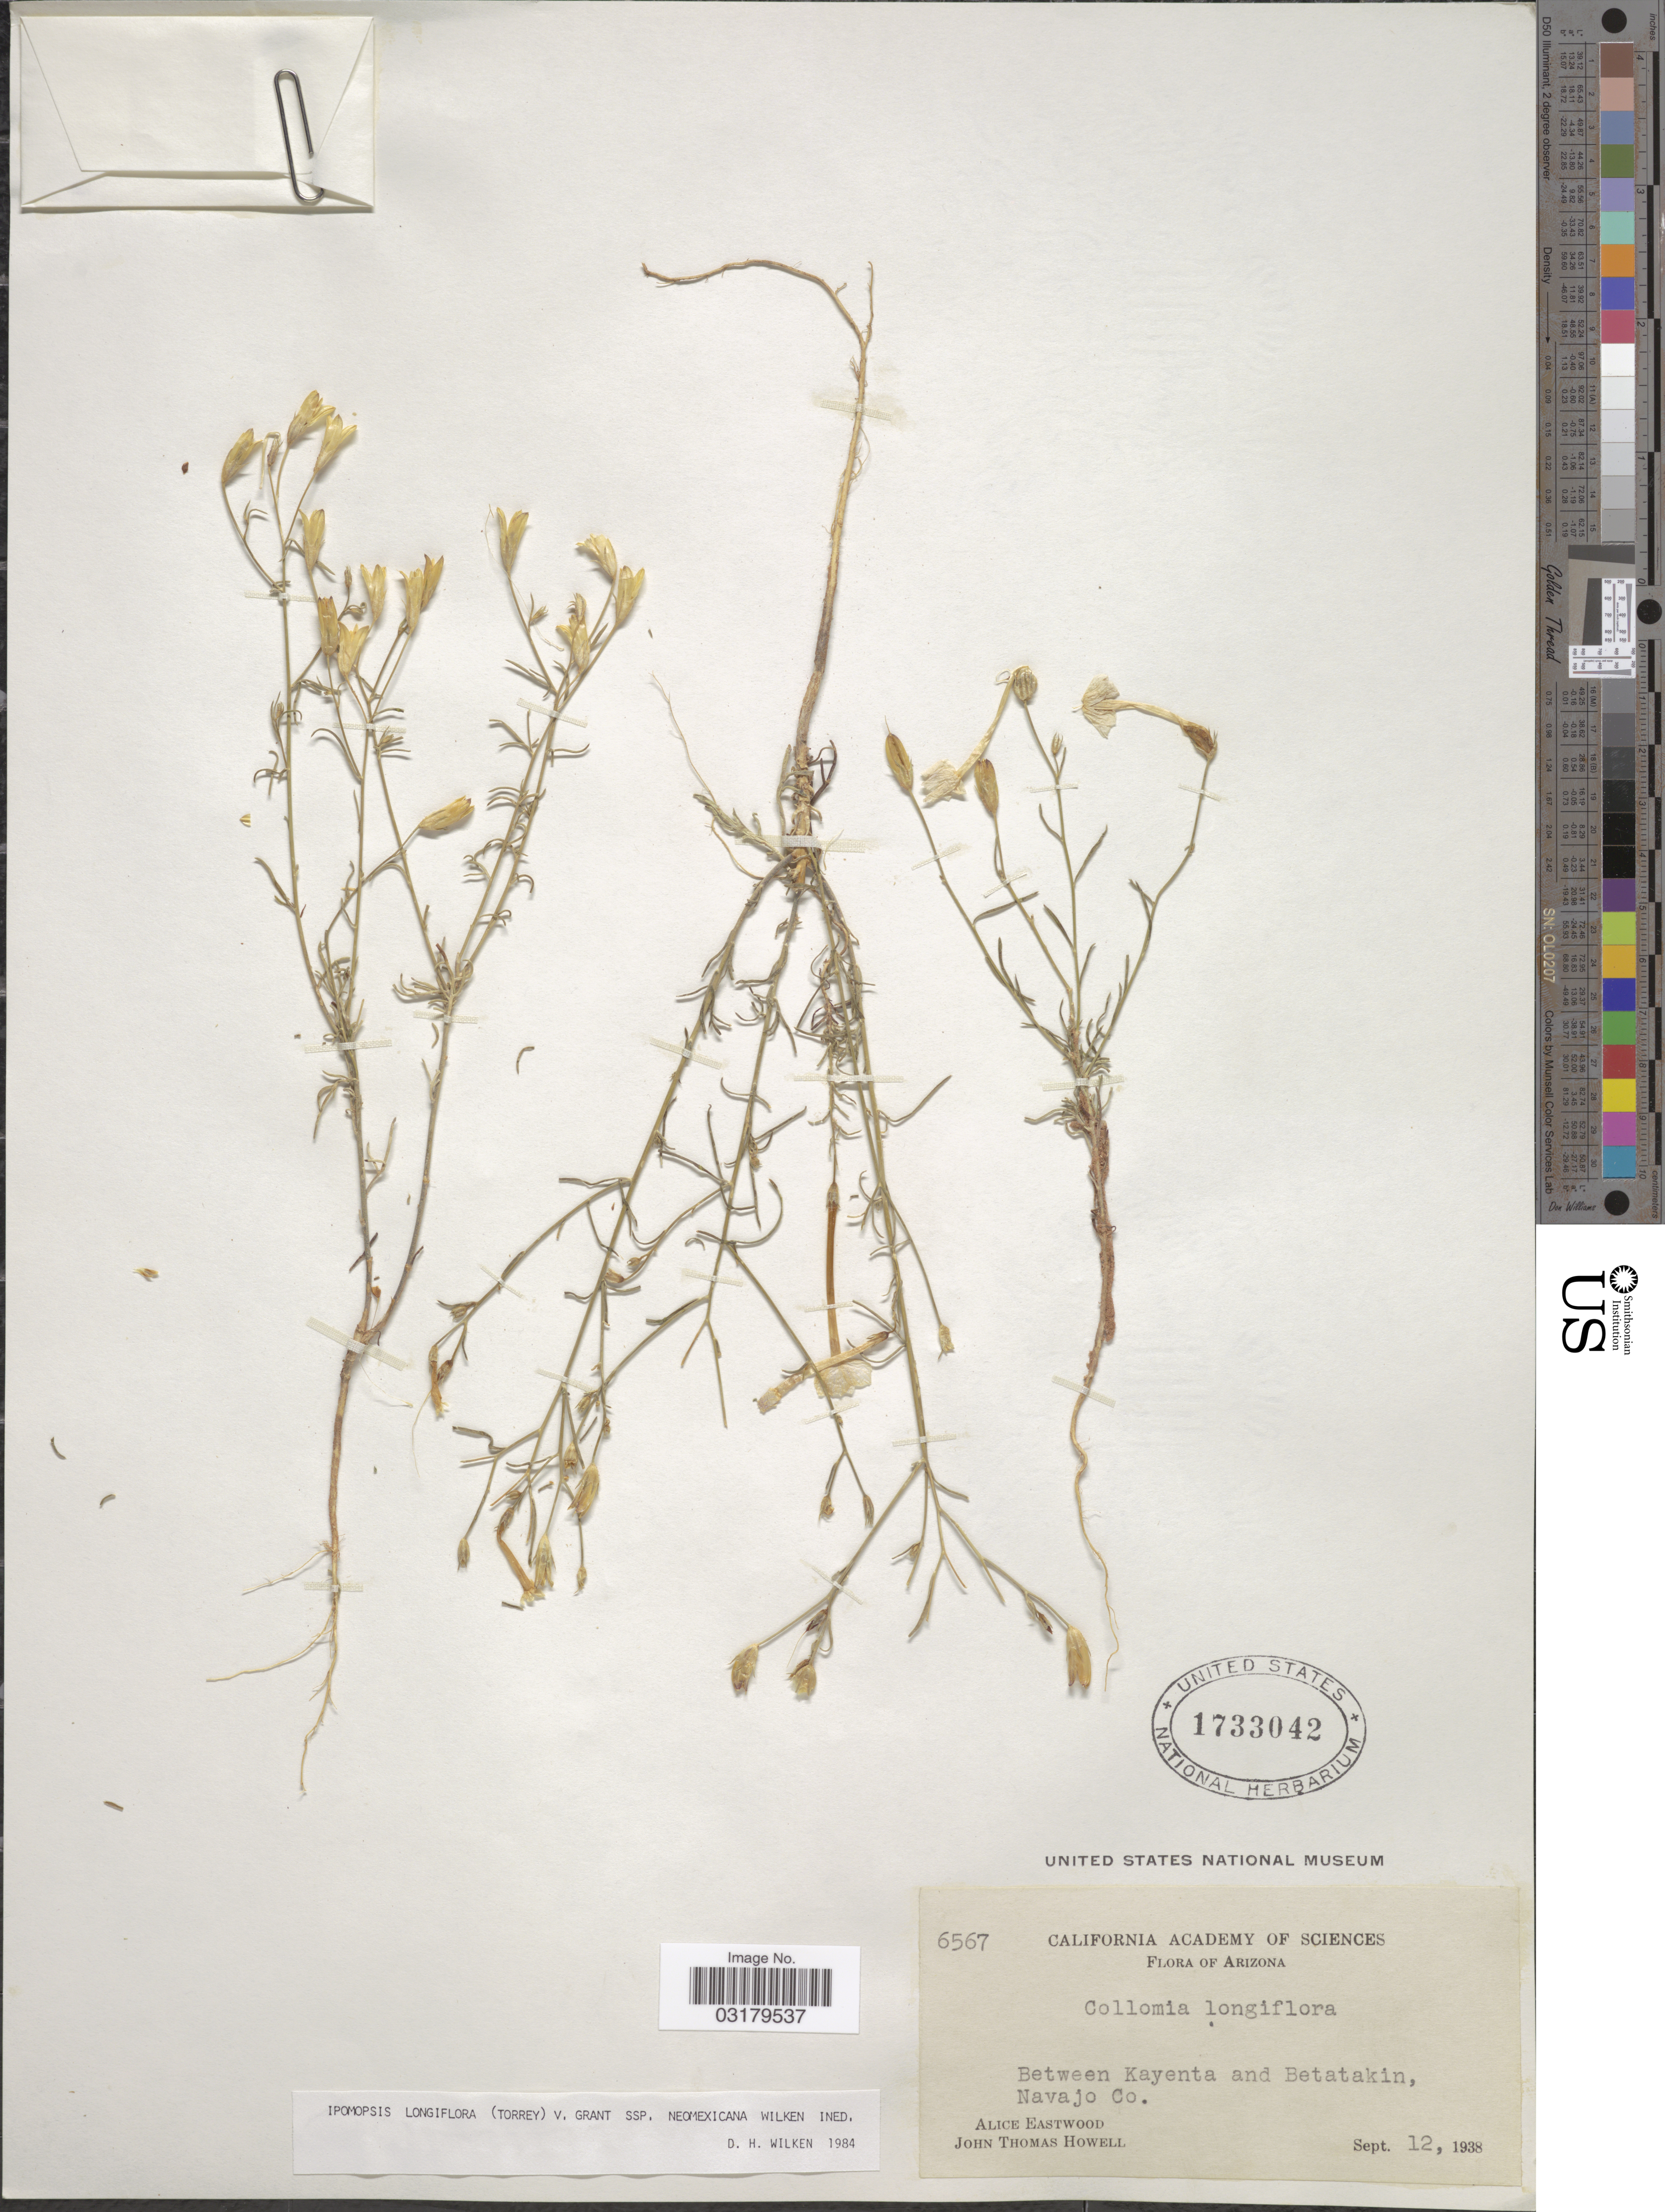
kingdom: Plantae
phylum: Tracheophyta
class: Magnoliopsida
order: Ericales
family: Polemoniaceae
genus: Ipomopsis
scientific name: Ipomopsis longiflora subsp. neomexicana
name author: (Torr.) V.E. Grant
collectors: A. Eastwood & J. T. Howell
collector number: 6567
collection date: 1938-09-12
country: United States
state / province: Arizona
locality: Between Kayenta and Betatakin, Navajo Co.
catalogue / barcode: US 1733042